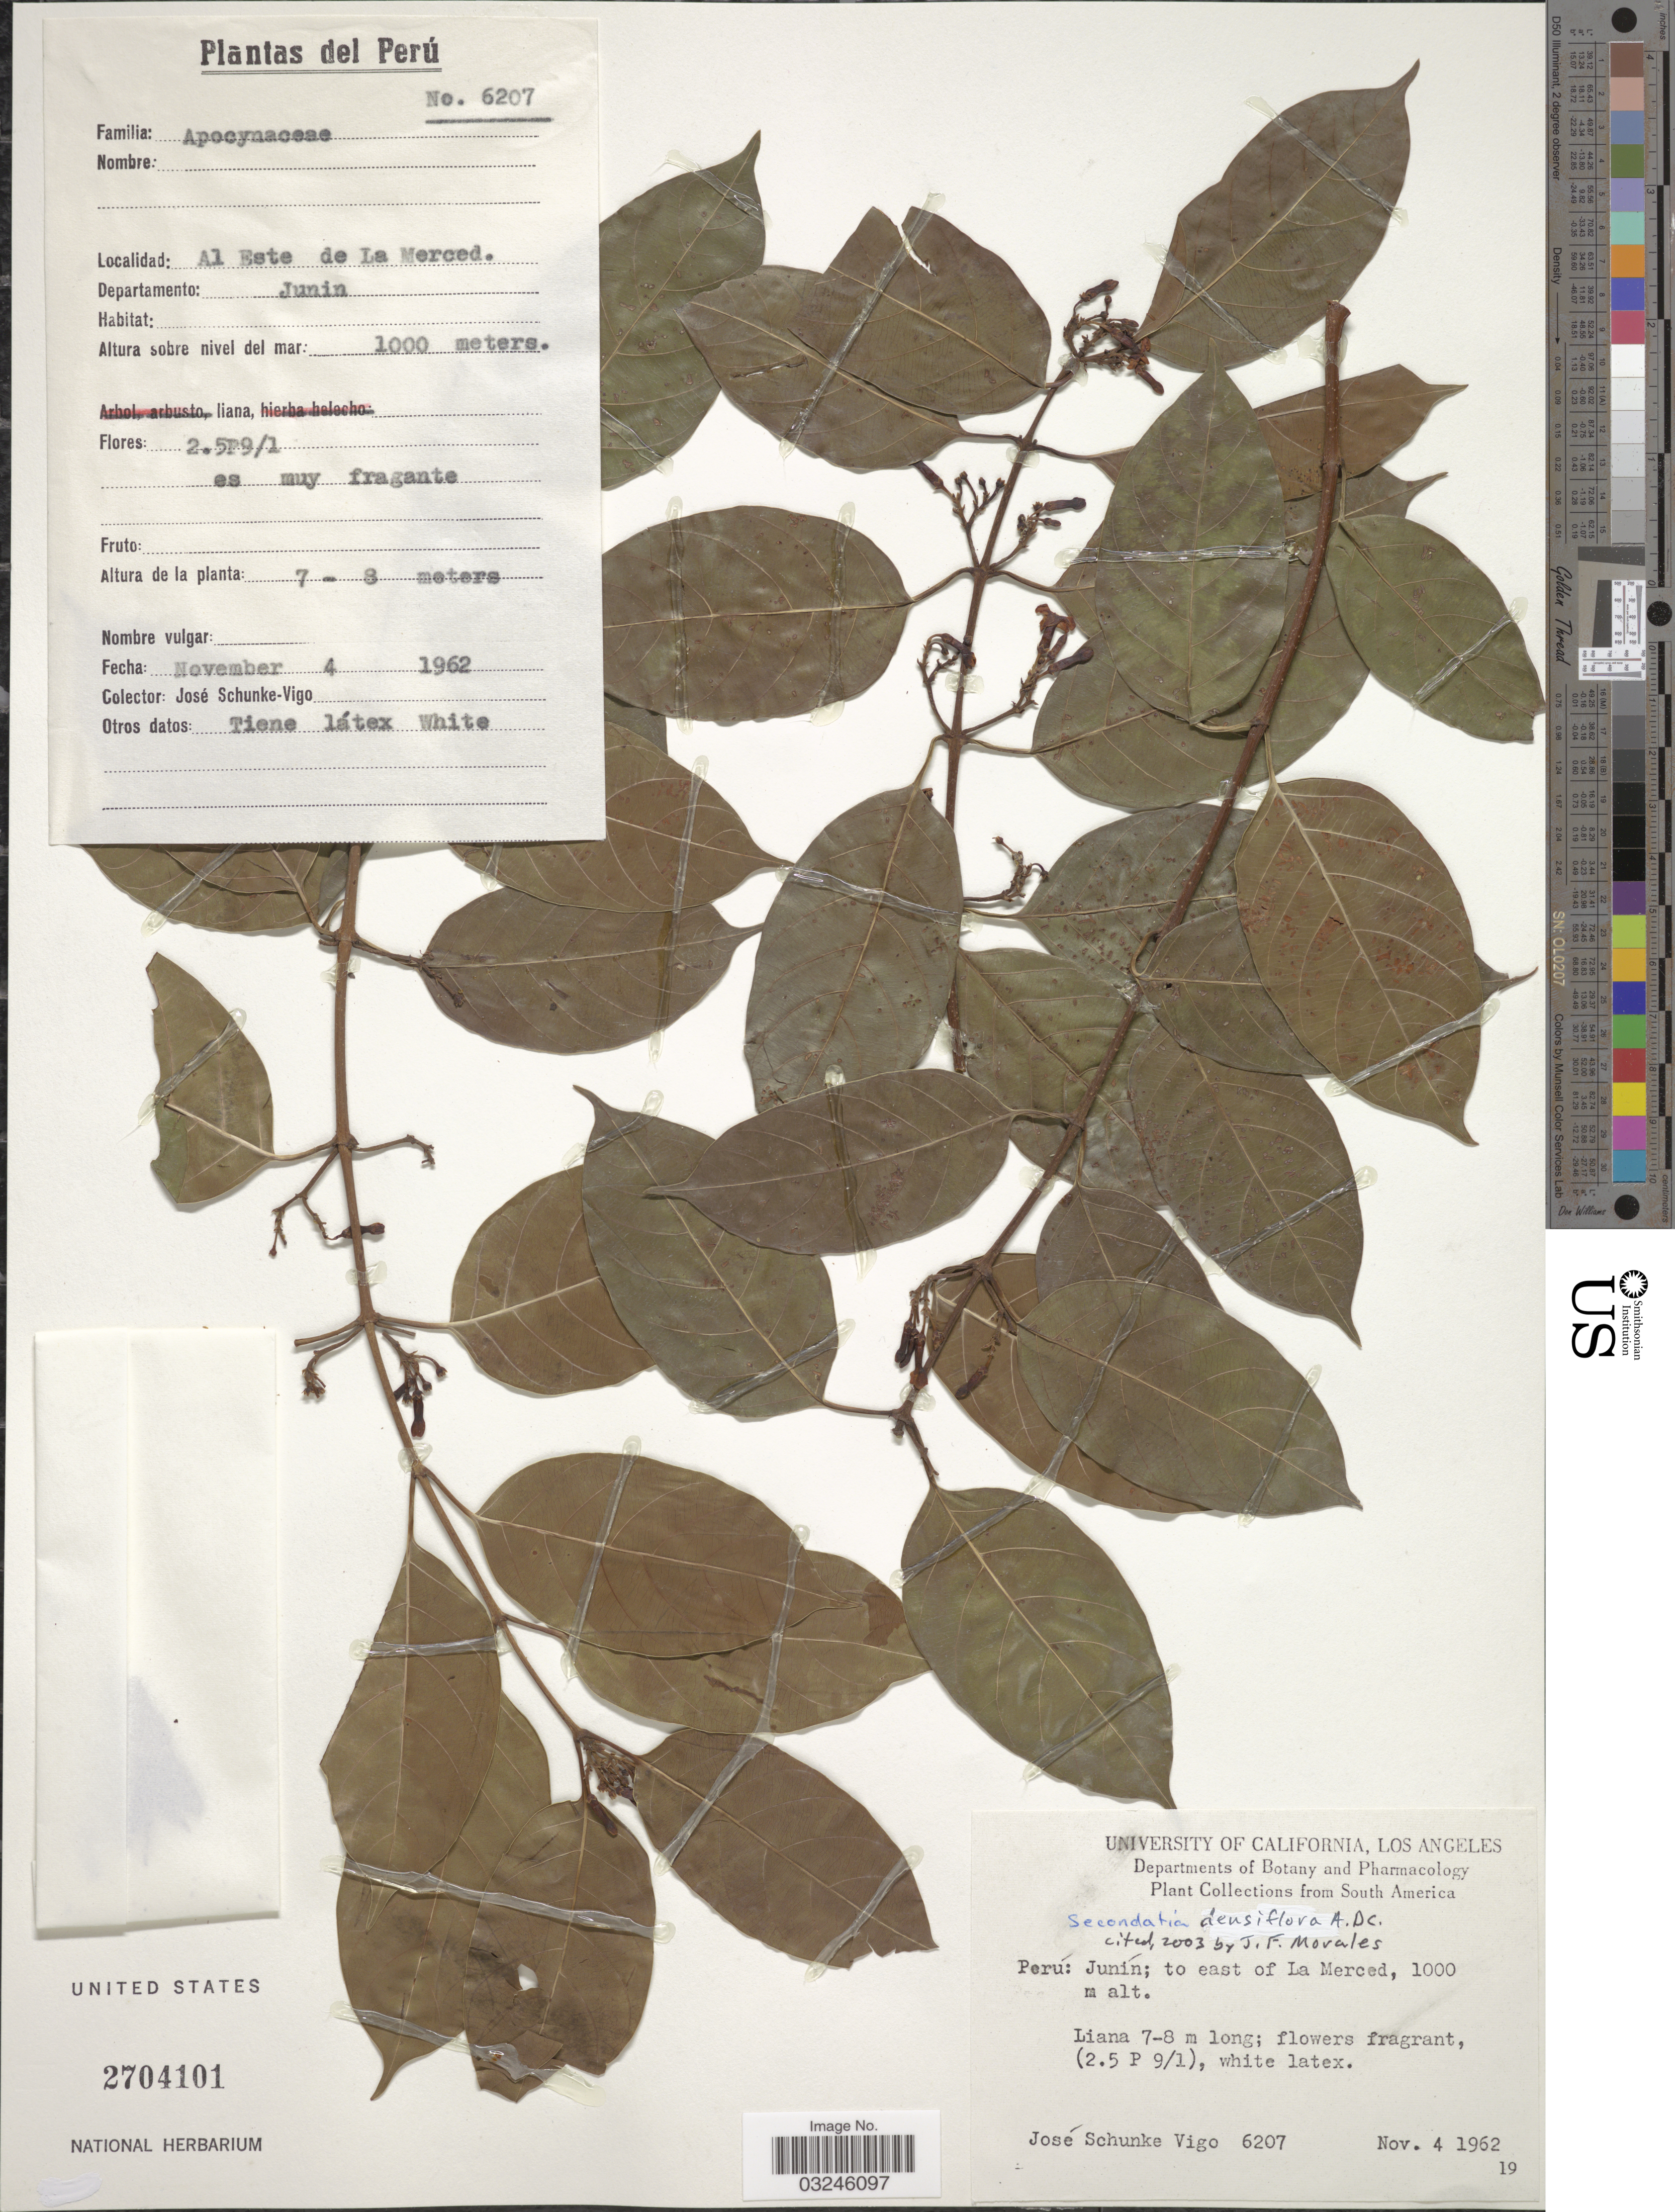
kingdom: Plantae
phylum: Tracheophyta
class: Magnoliopsida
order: Gentianales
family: Apocynaceae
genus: Secondatia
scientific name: Secondatia densiflora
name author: A. DC.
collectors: J. Schunke Vigo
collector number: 6207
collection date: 1962-11-04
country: Peru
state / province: Junín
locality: Al Este de La Merced. Departamento: Junin.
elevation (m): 1000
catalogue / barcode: US 2704101